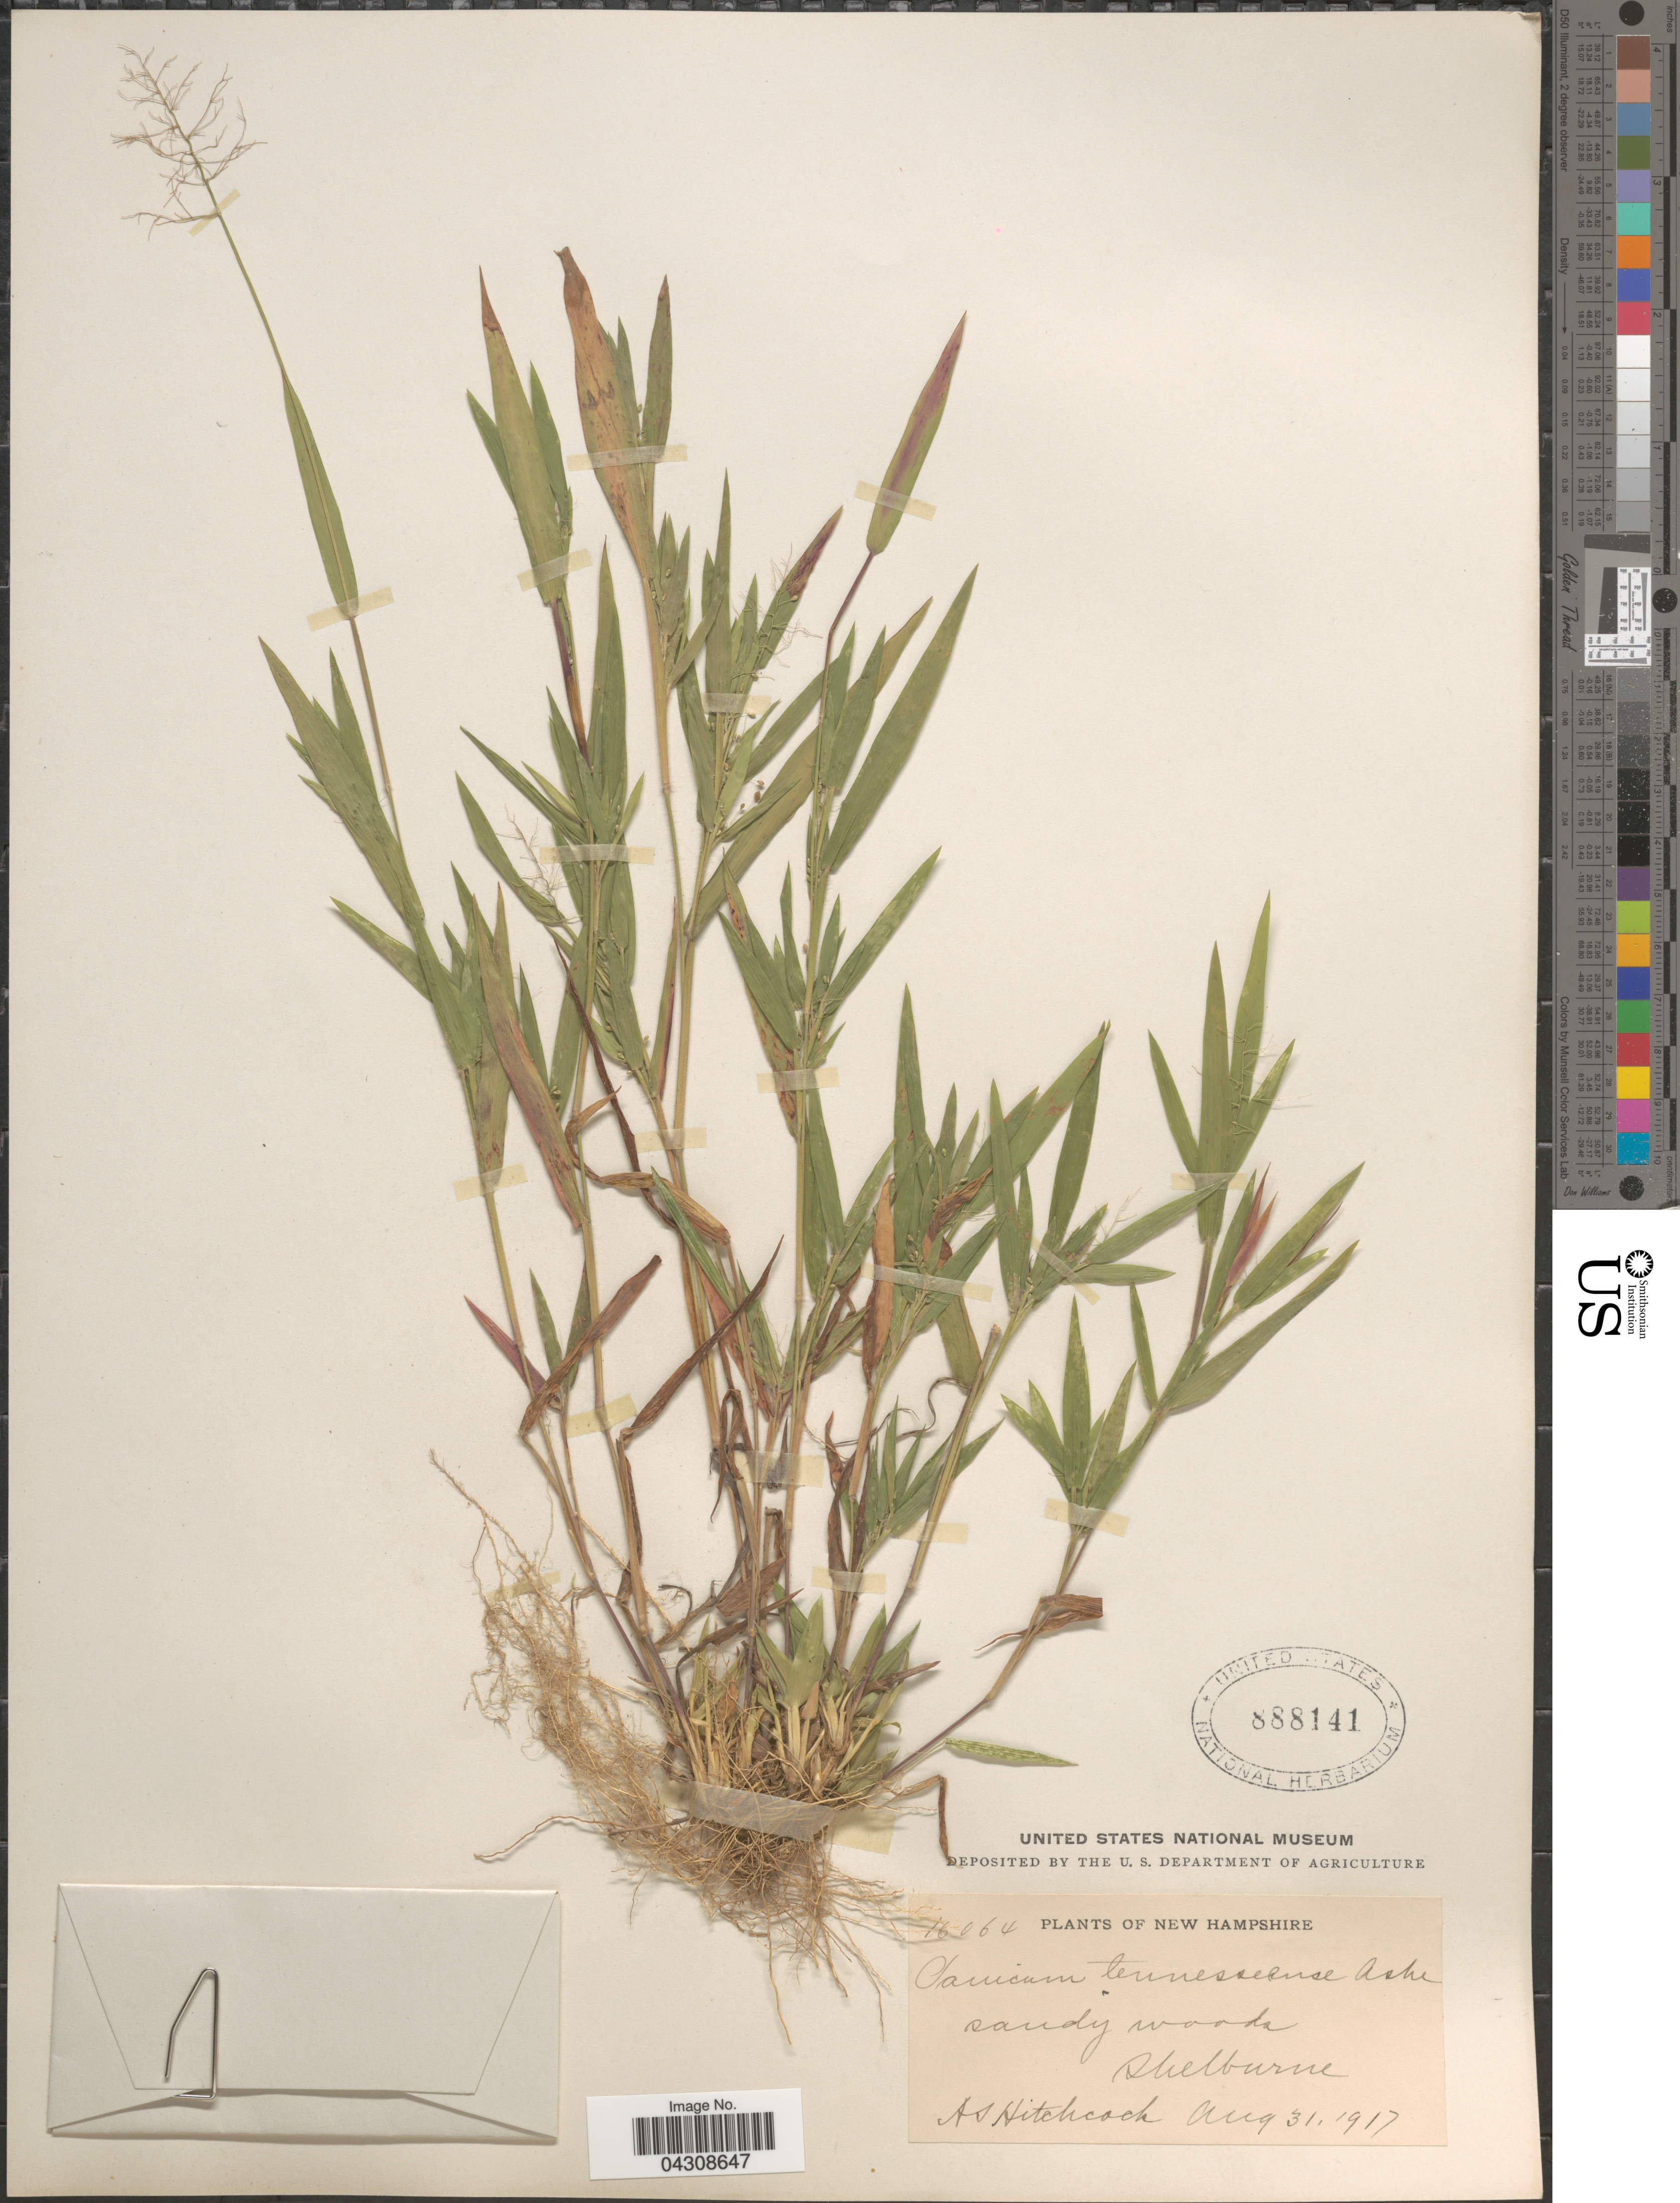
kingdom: Plantae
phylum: Tracheophyta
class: Liliopsida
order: Poales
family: Poaceae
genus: Dichanthelium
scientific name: Dichanthelium acuminatum var. acuminatum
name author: (Sw.) Gould & C.A. Clark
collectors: A. S. Hitchcock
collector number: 16064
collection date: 1917-08-31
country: United States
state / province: New Hampshire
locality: Shelburne.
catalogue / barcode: US 888141